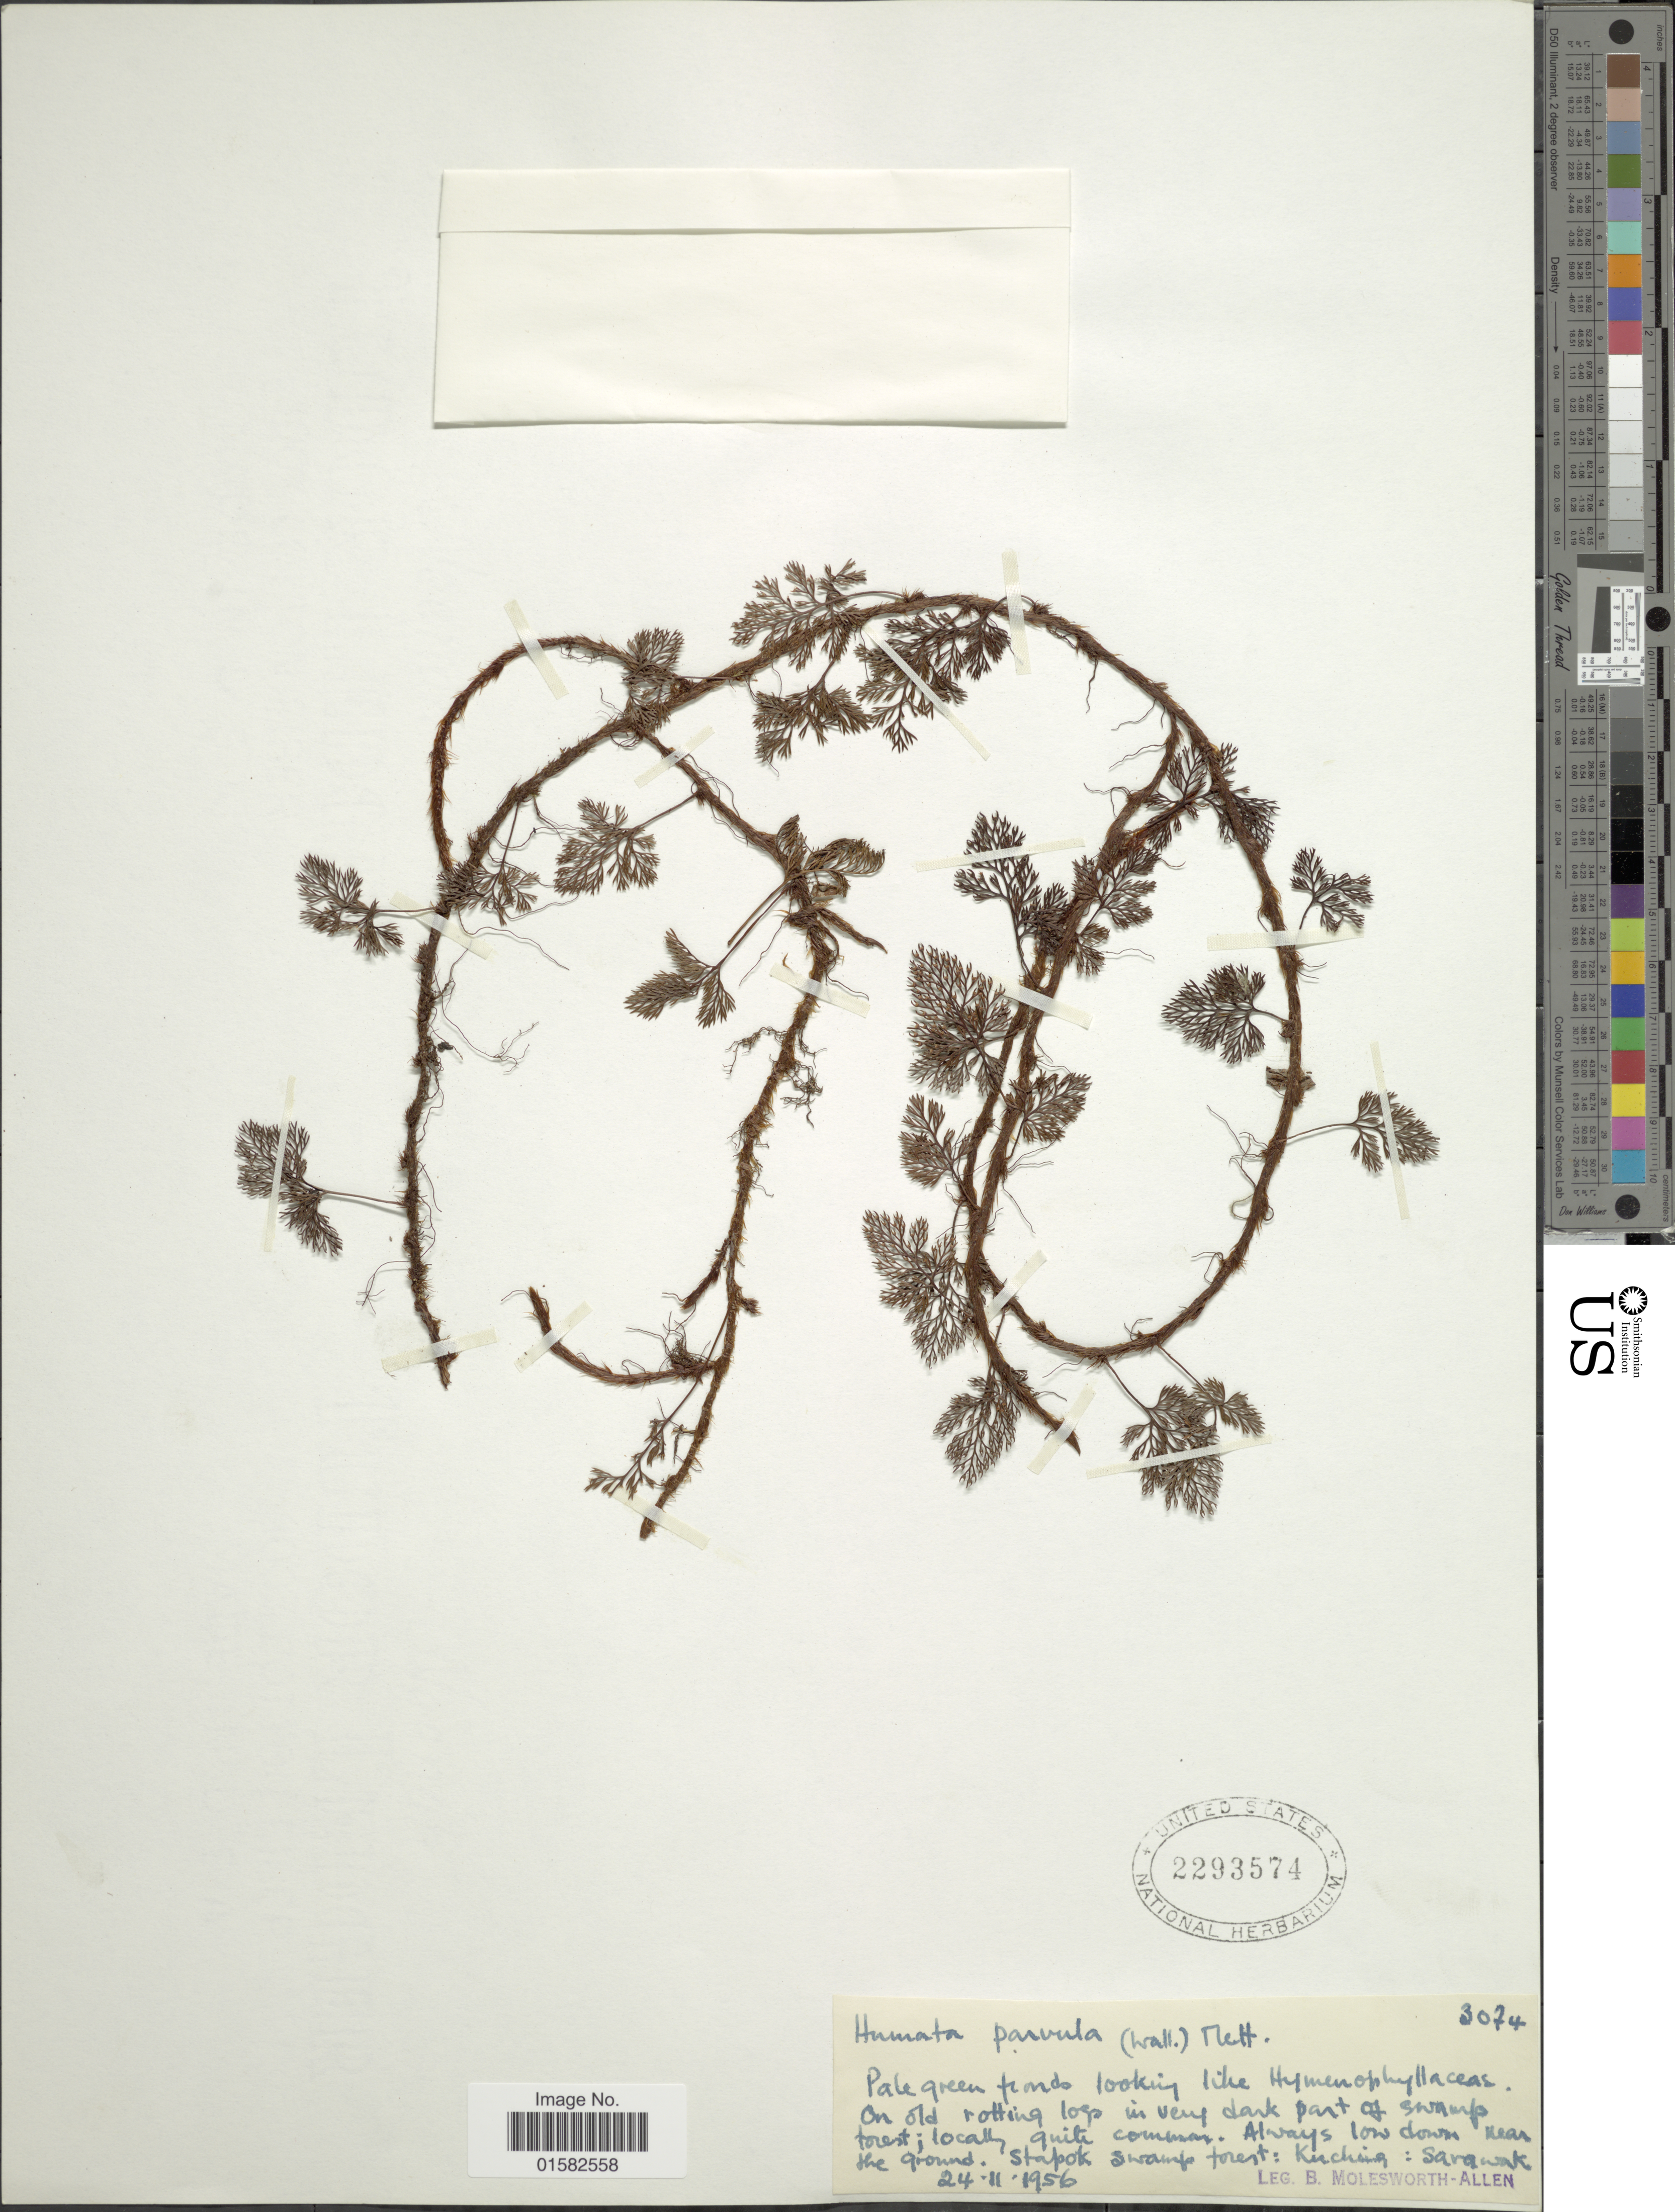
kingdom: Plantae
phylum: Tracheophyta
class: Polypodiopsida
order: Polypodiales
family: Davalliaceae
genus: Humata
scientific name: Humata parvula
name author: (Wall. ex Hook. & Grev.) Mett.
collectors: B. E. G. Molesworth-Allen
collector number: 3074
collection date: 1956-11-24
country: Malaysia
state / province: Sarawak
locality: Stapok Swamp forest: Kuching: Sarawak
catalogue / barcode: US 2293574